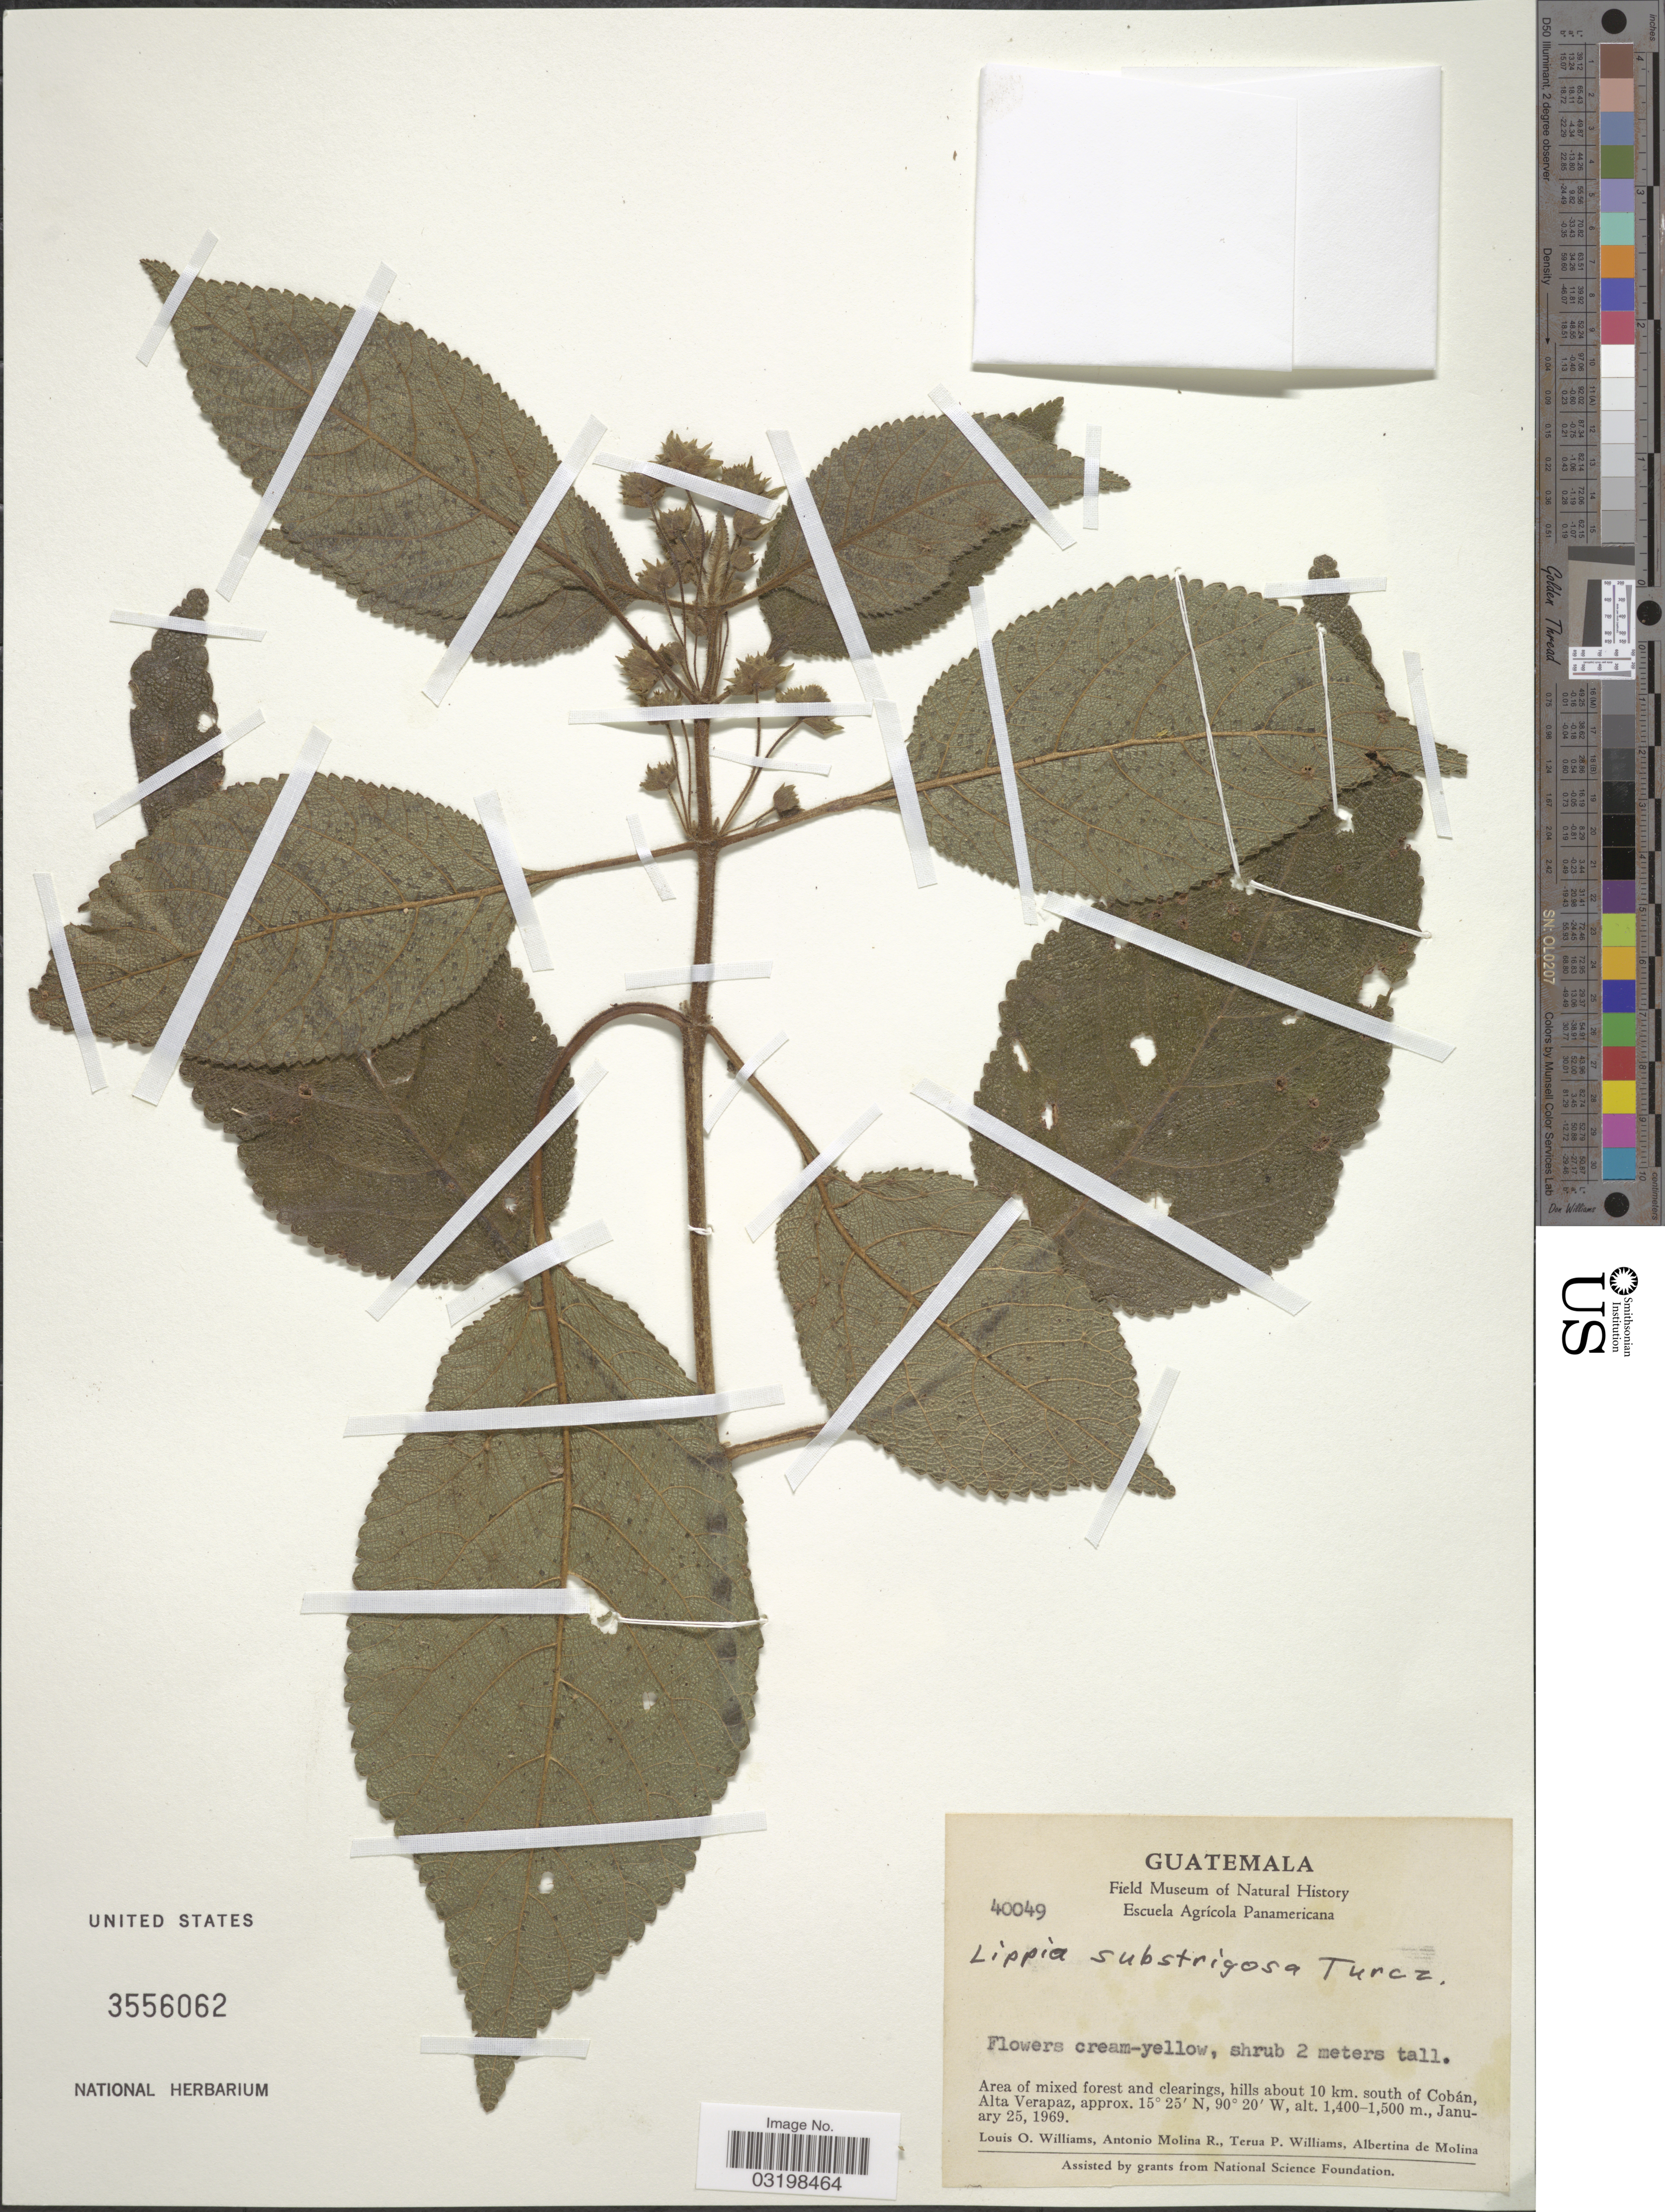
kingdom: Plantae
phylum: Tracheophyta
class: Magnoliopsida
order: Lamiales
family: Verbenaceae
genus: Lippia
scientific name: Lippia umbellata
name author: Cav.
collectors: L. O. Williams, A. Molina R., T. Williams & A. R. Molina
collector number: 40049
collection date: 1969-01-25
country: Guatemala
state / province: Alta Verapaz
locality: Area of mixed forest and clearings, hills about 10 km. south of Cobán.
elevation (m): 1400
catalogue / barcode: US 3556062